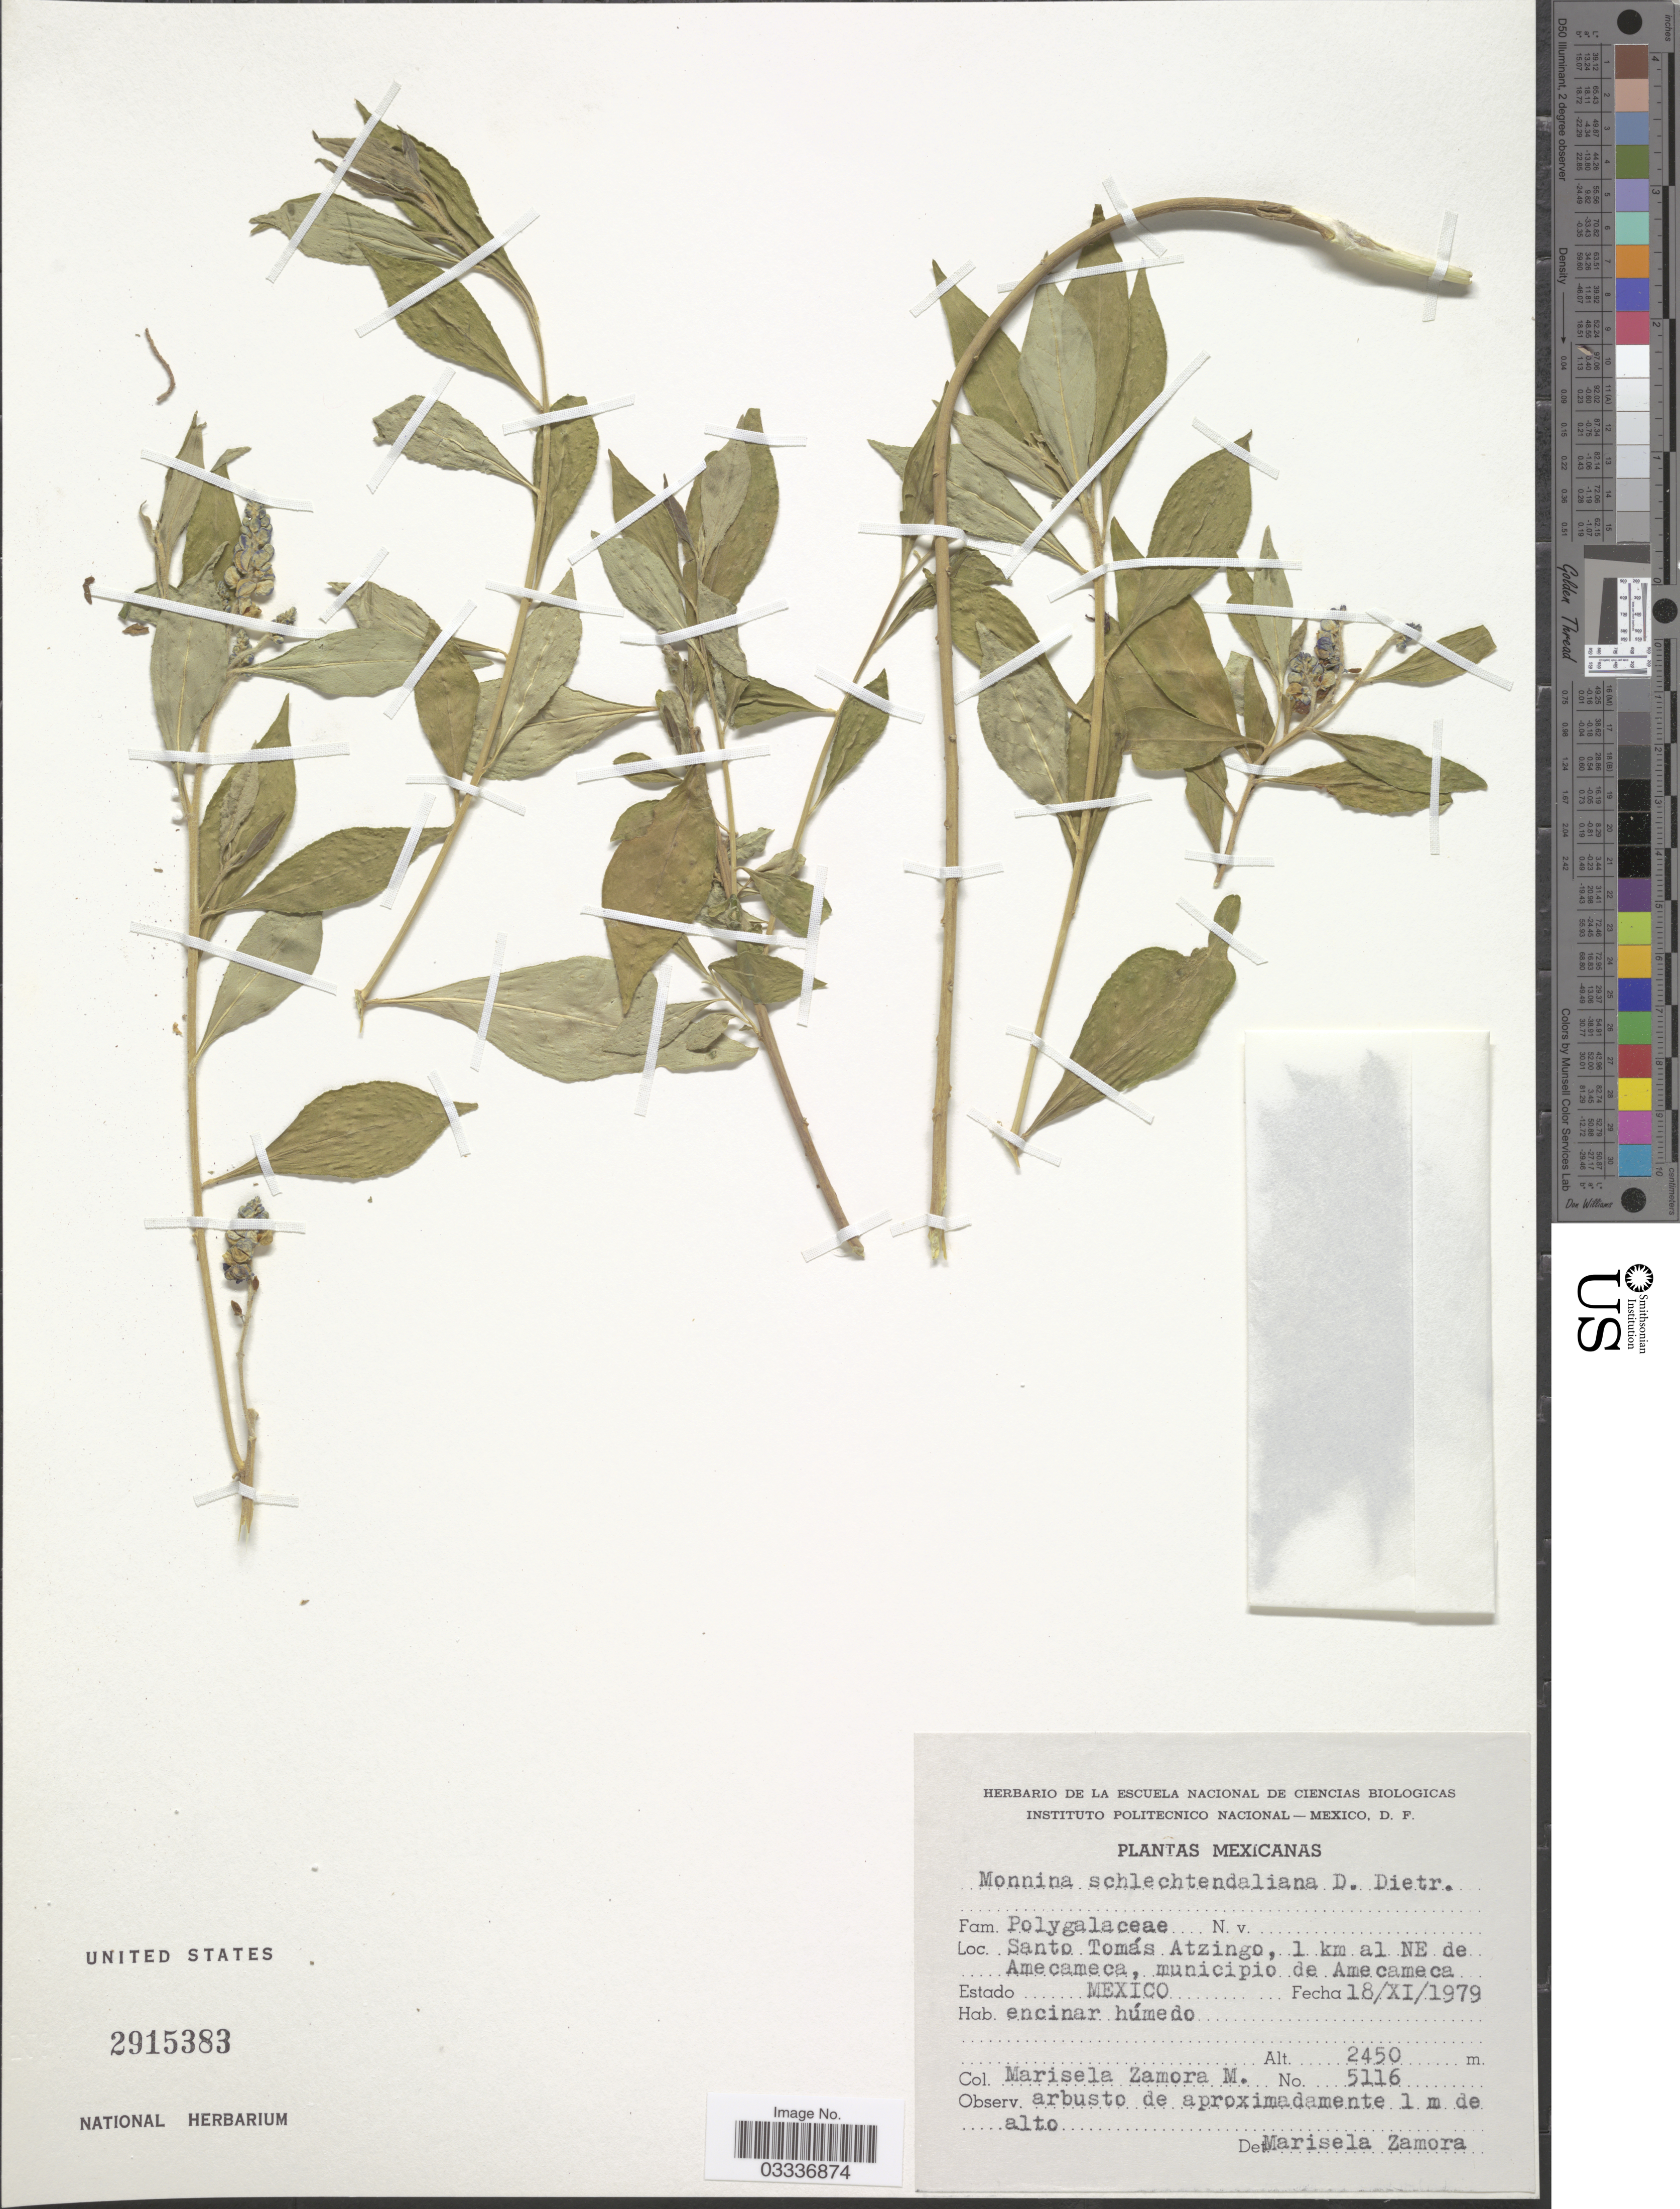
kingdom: Plantae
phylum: Tracheophyta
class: Magnoliopsida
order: Fabales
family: Polygalaceae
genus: Monnina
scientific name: Monnina schlechtendaliana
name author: D. Dietr.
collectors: L. Zamora M.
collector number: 5116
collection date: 1979-11-18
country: Mexico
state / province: México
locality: Santo Tomás Atzingo, 1 km al NE de Amecameca, municipio de Amecameca.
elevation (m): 2450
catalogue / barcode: US 2915383